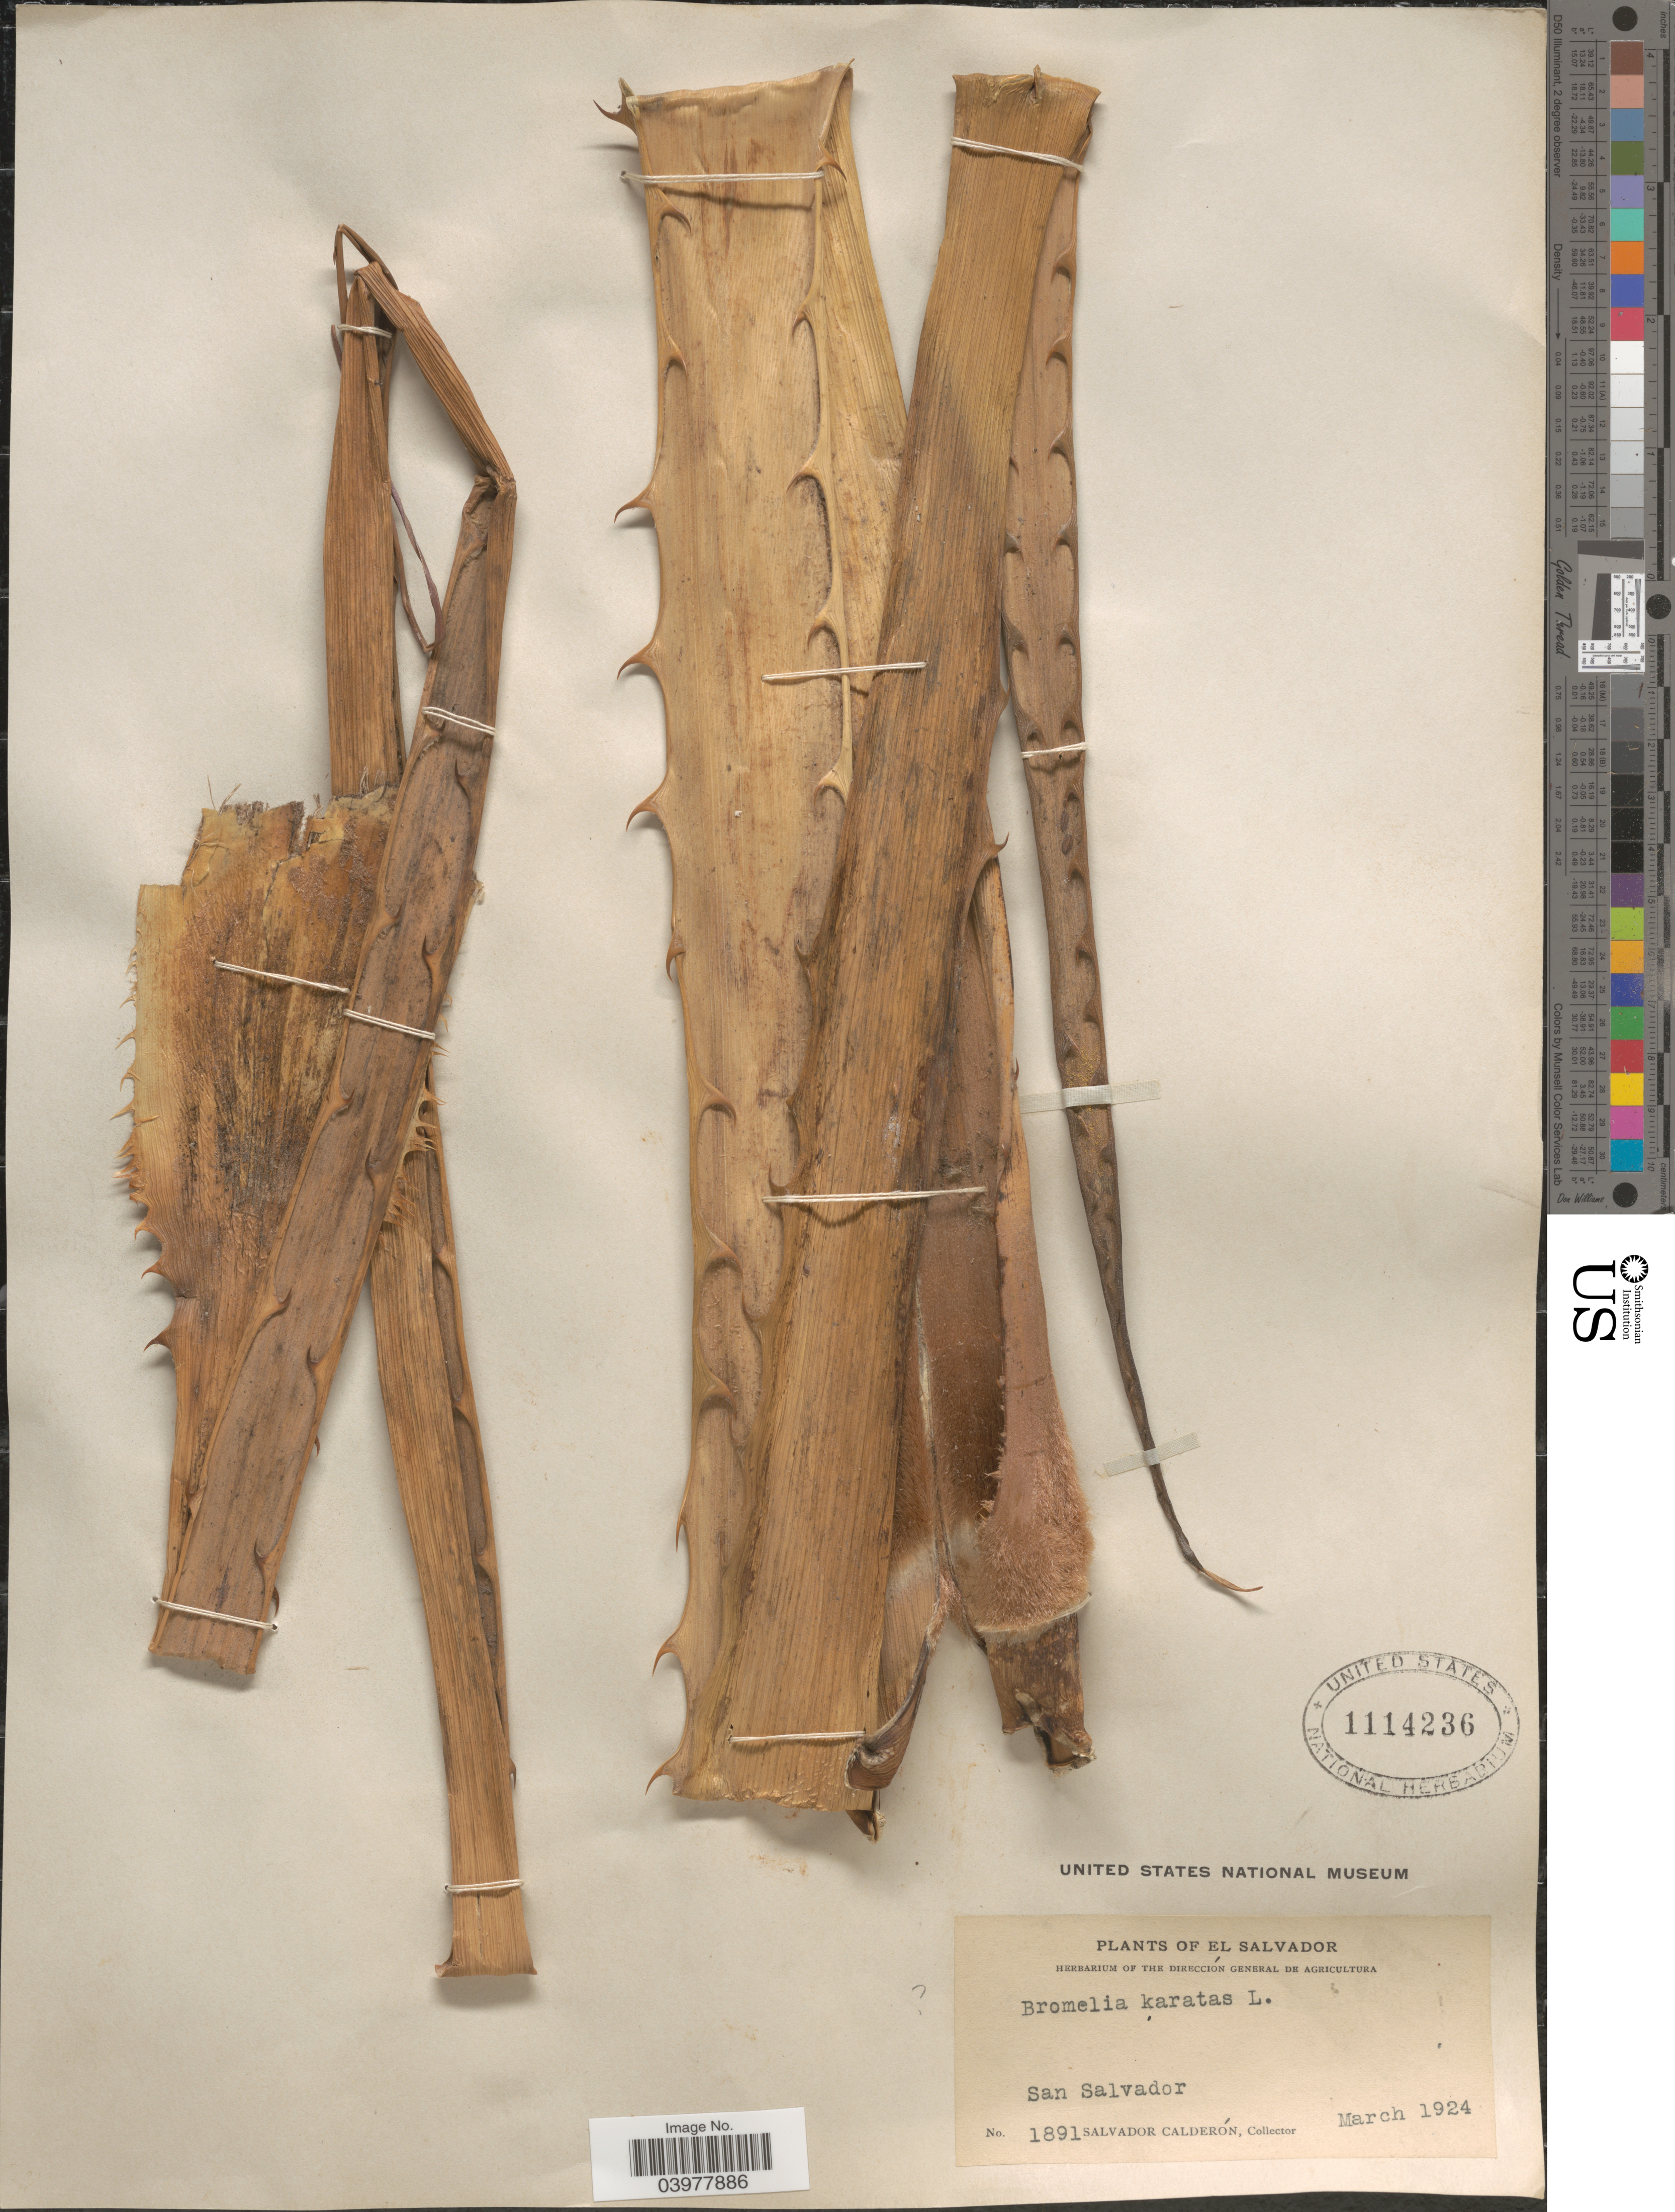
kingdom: Plantae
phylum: Tracheophyta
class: Liliopsida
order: Poales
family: Bromeliaceae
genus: Bromelia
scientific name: Bromelia karatas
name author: L.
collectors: S. Calderón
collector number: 1891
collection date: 1924-03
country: El Salvador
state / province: San Salvador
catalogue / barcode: US 1114236